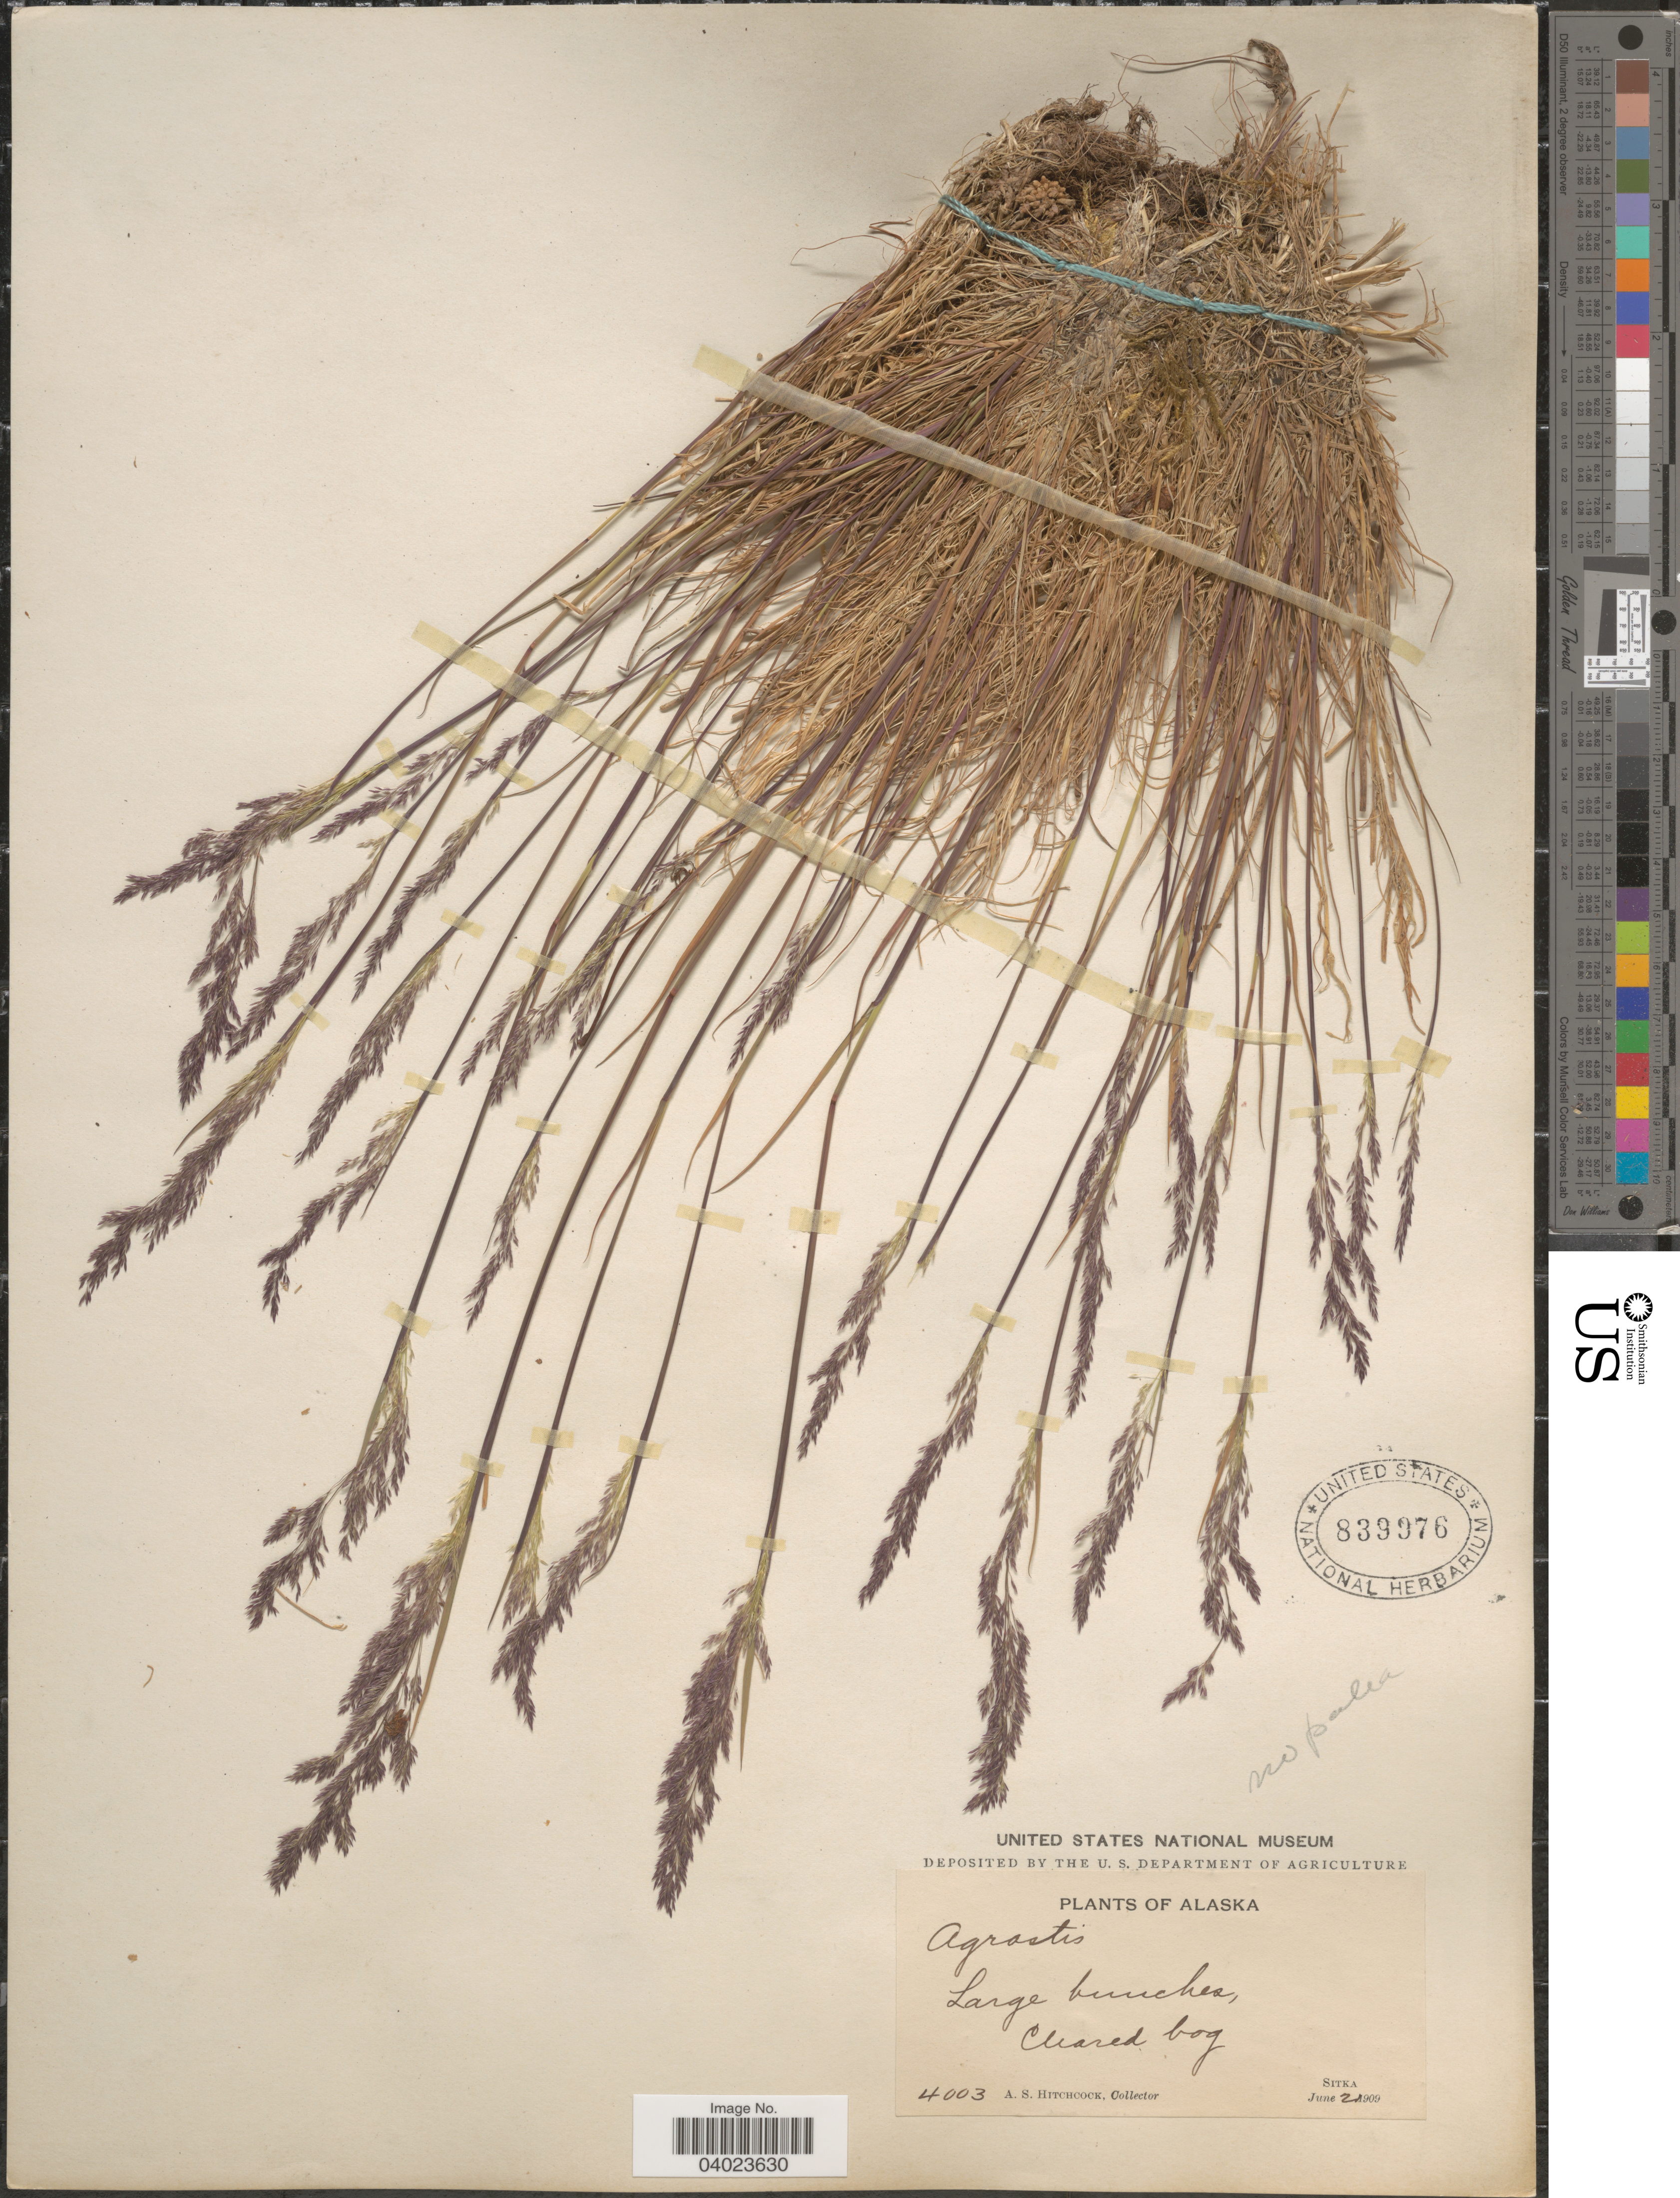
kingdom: Plantae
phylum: Tracheophyta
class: Liliopsida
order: Poales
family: Poaceae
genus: Agrostis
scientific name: Agrostis sp.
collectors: A. S. Hitchcock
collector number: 4003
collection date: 1909-06-02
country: United States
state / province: Alaska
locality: Large bunches, Cleared bog. Sitka.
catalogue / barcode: US 839976